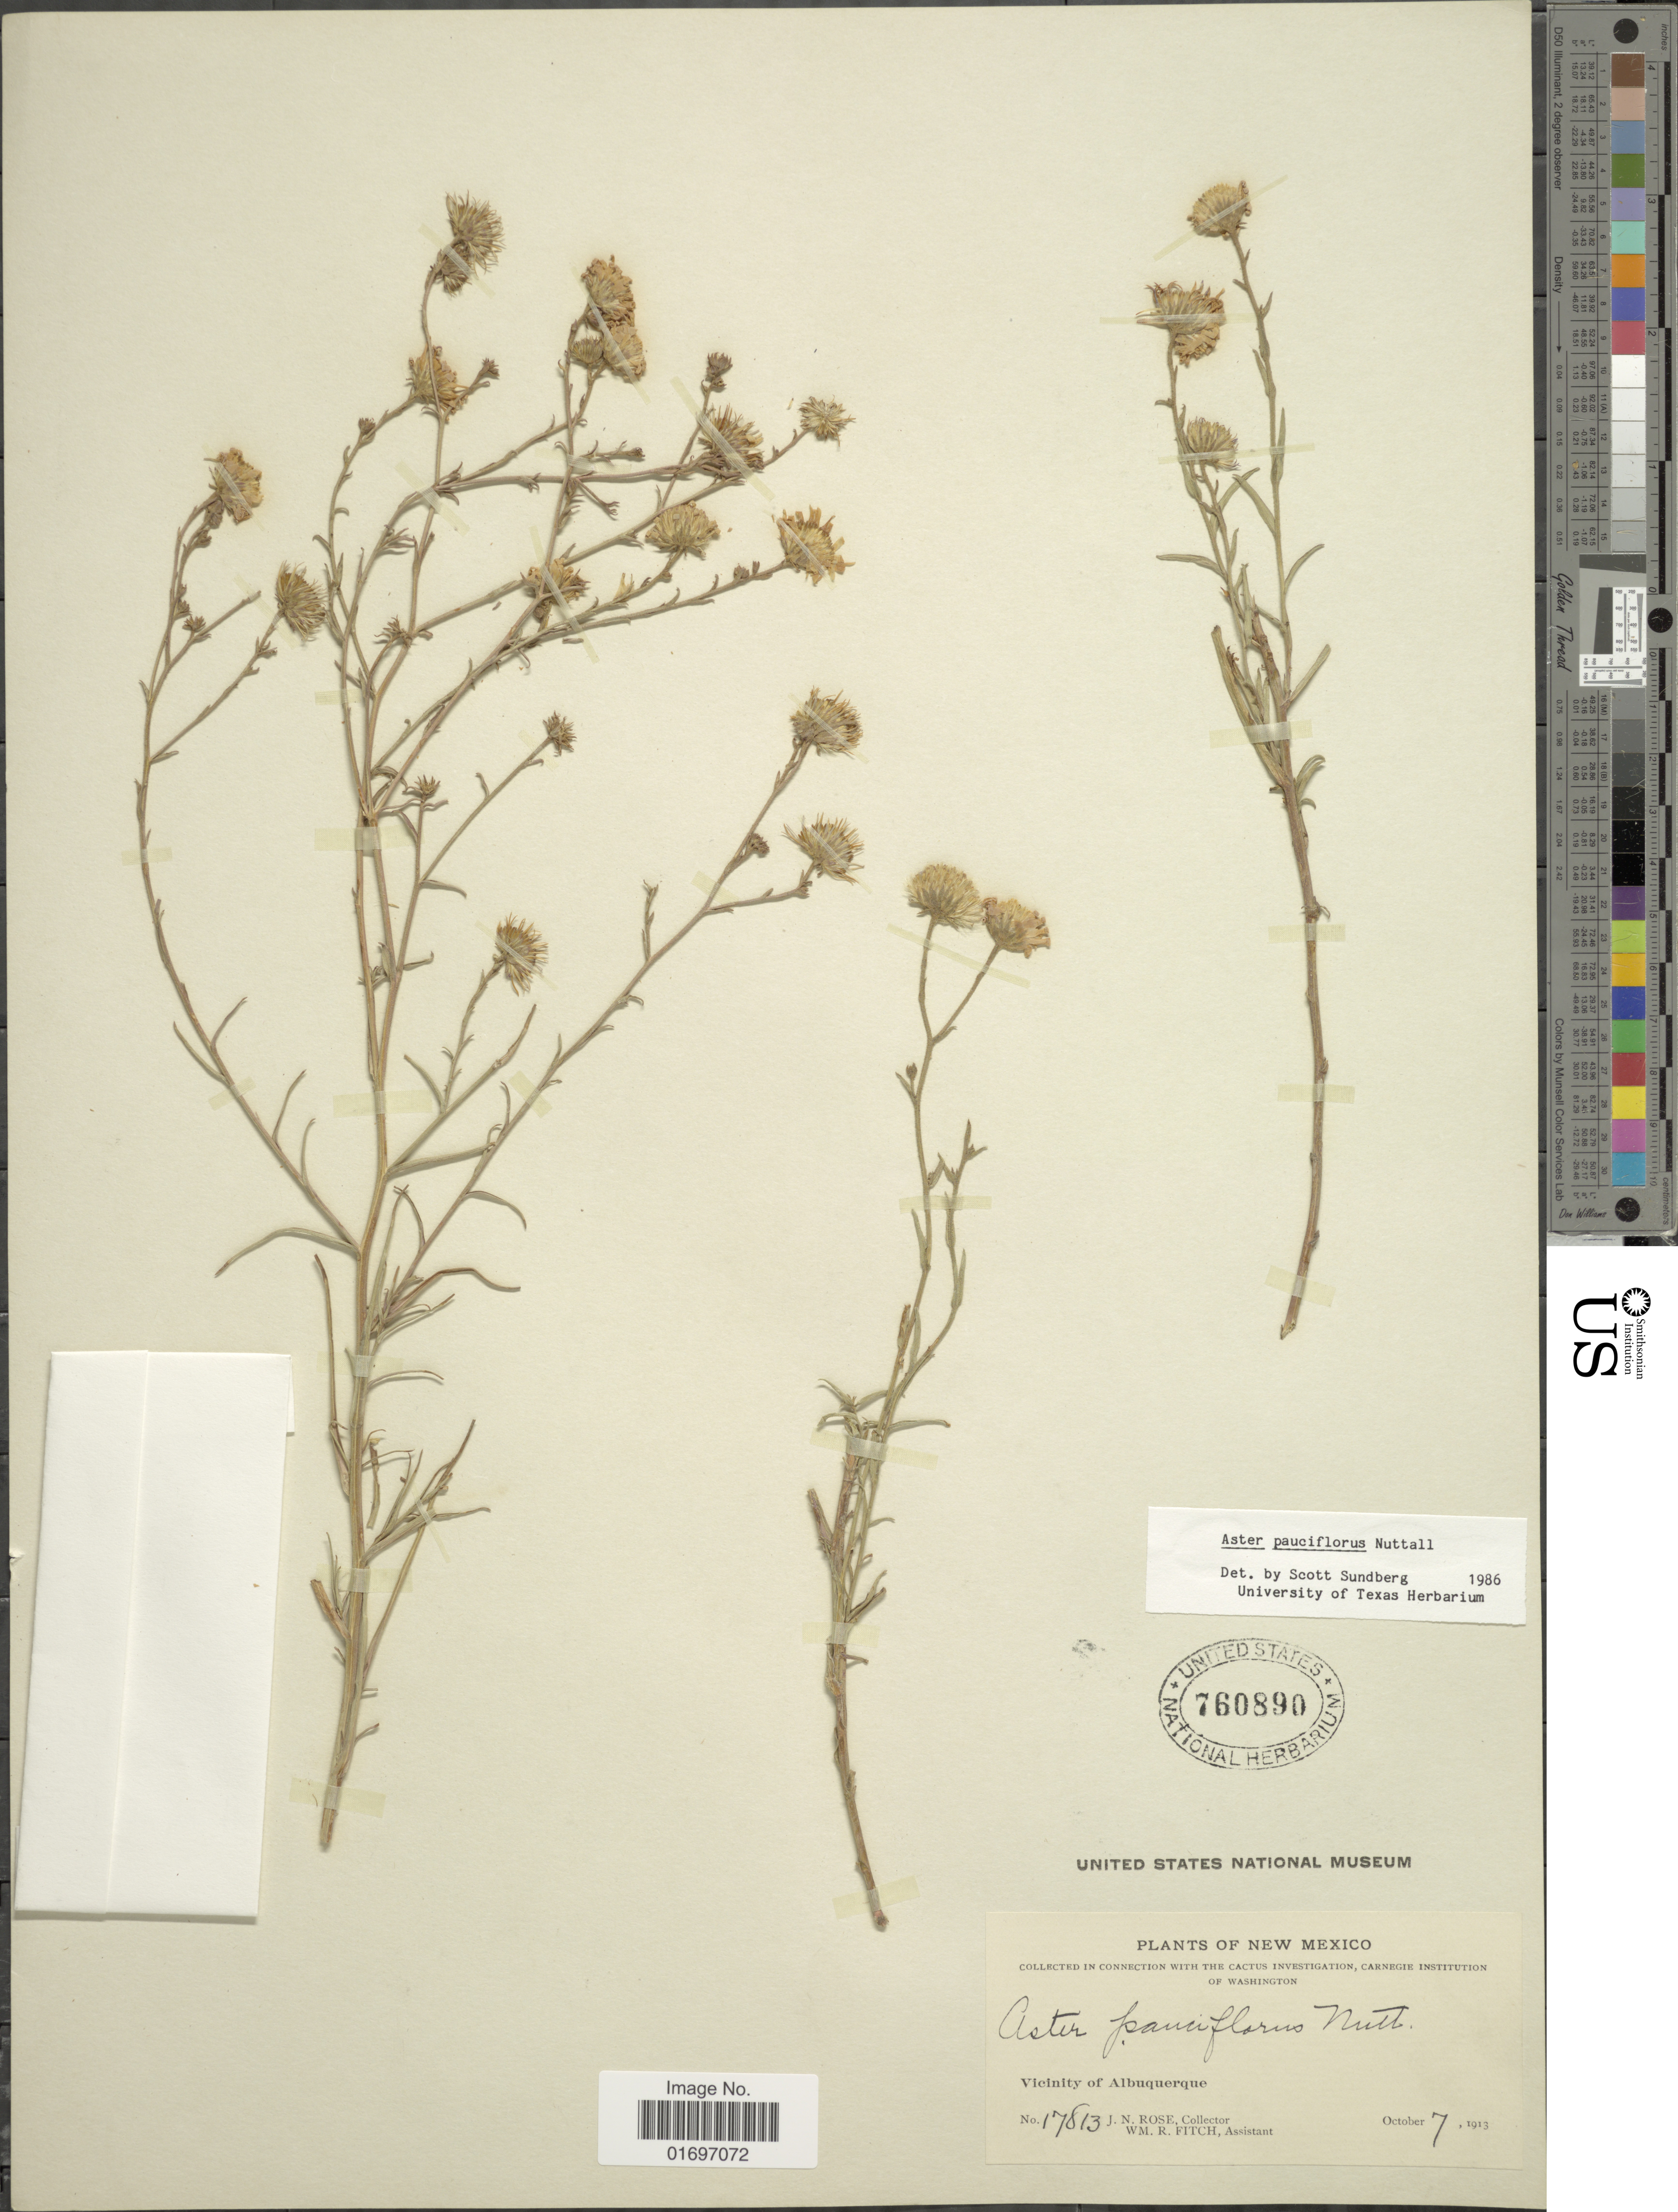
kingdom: Plantae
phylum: Tracheophyta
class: Magnoliopsida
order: Asterales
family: Asteraceae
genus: Almutaster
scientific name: Almutaster pauciflorus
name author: (Nutt.) Á. Löve & D. Löve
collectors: J. N. Rose & W. R. Fitch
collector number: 17813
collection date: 1913-10-07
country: United States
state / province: New Mexico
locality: New Mexico. Vicinity of Albuquerque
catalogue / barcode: US 760890